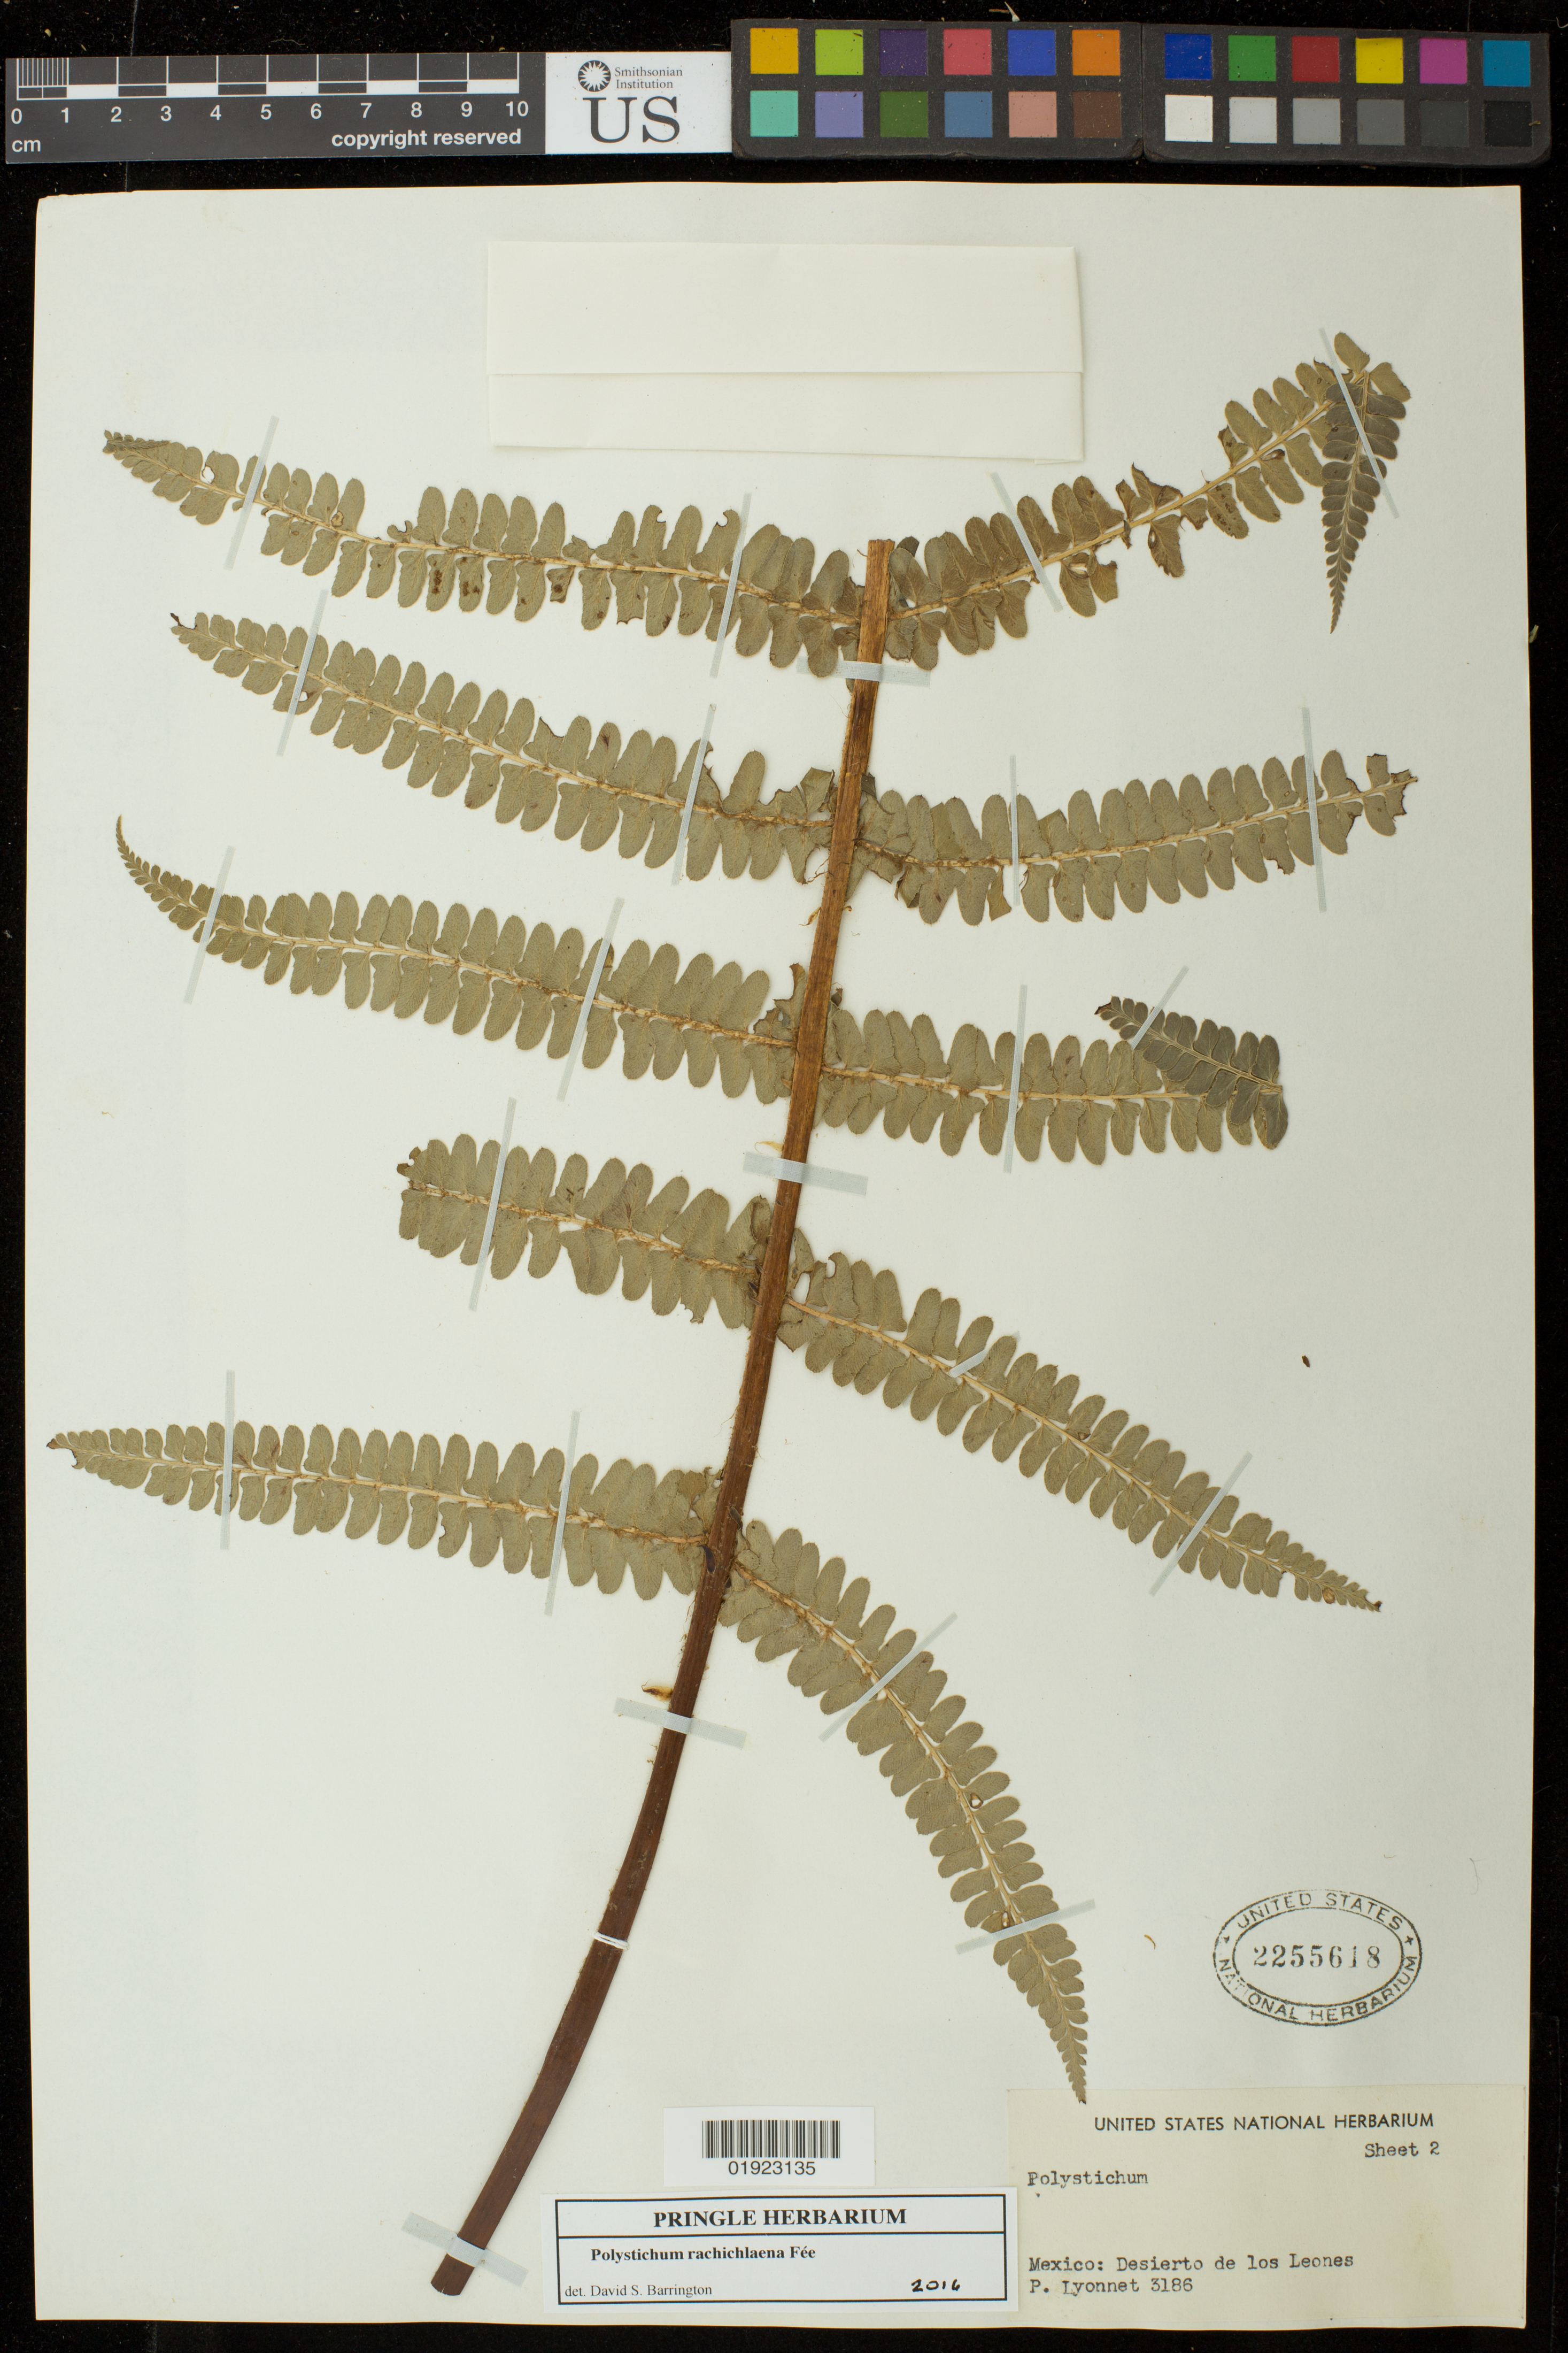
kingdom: Plantae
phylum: Tracheophyta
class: Polypodiopsida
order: Polypodiales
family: Dryopteridaceae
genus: Polystichum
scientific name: Polystichum rachichlaena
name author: Fée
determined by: Barrington, D. S., Curator (VT), University of Vermont (UNITED STATES)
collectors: P. Lyonnet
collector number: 3186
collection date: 1941-01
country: Mexico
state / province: Distrito Federal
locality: Desierto de los Leones.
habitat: Barranca muy sombreada.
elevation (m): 3400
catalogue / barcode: US 2255618